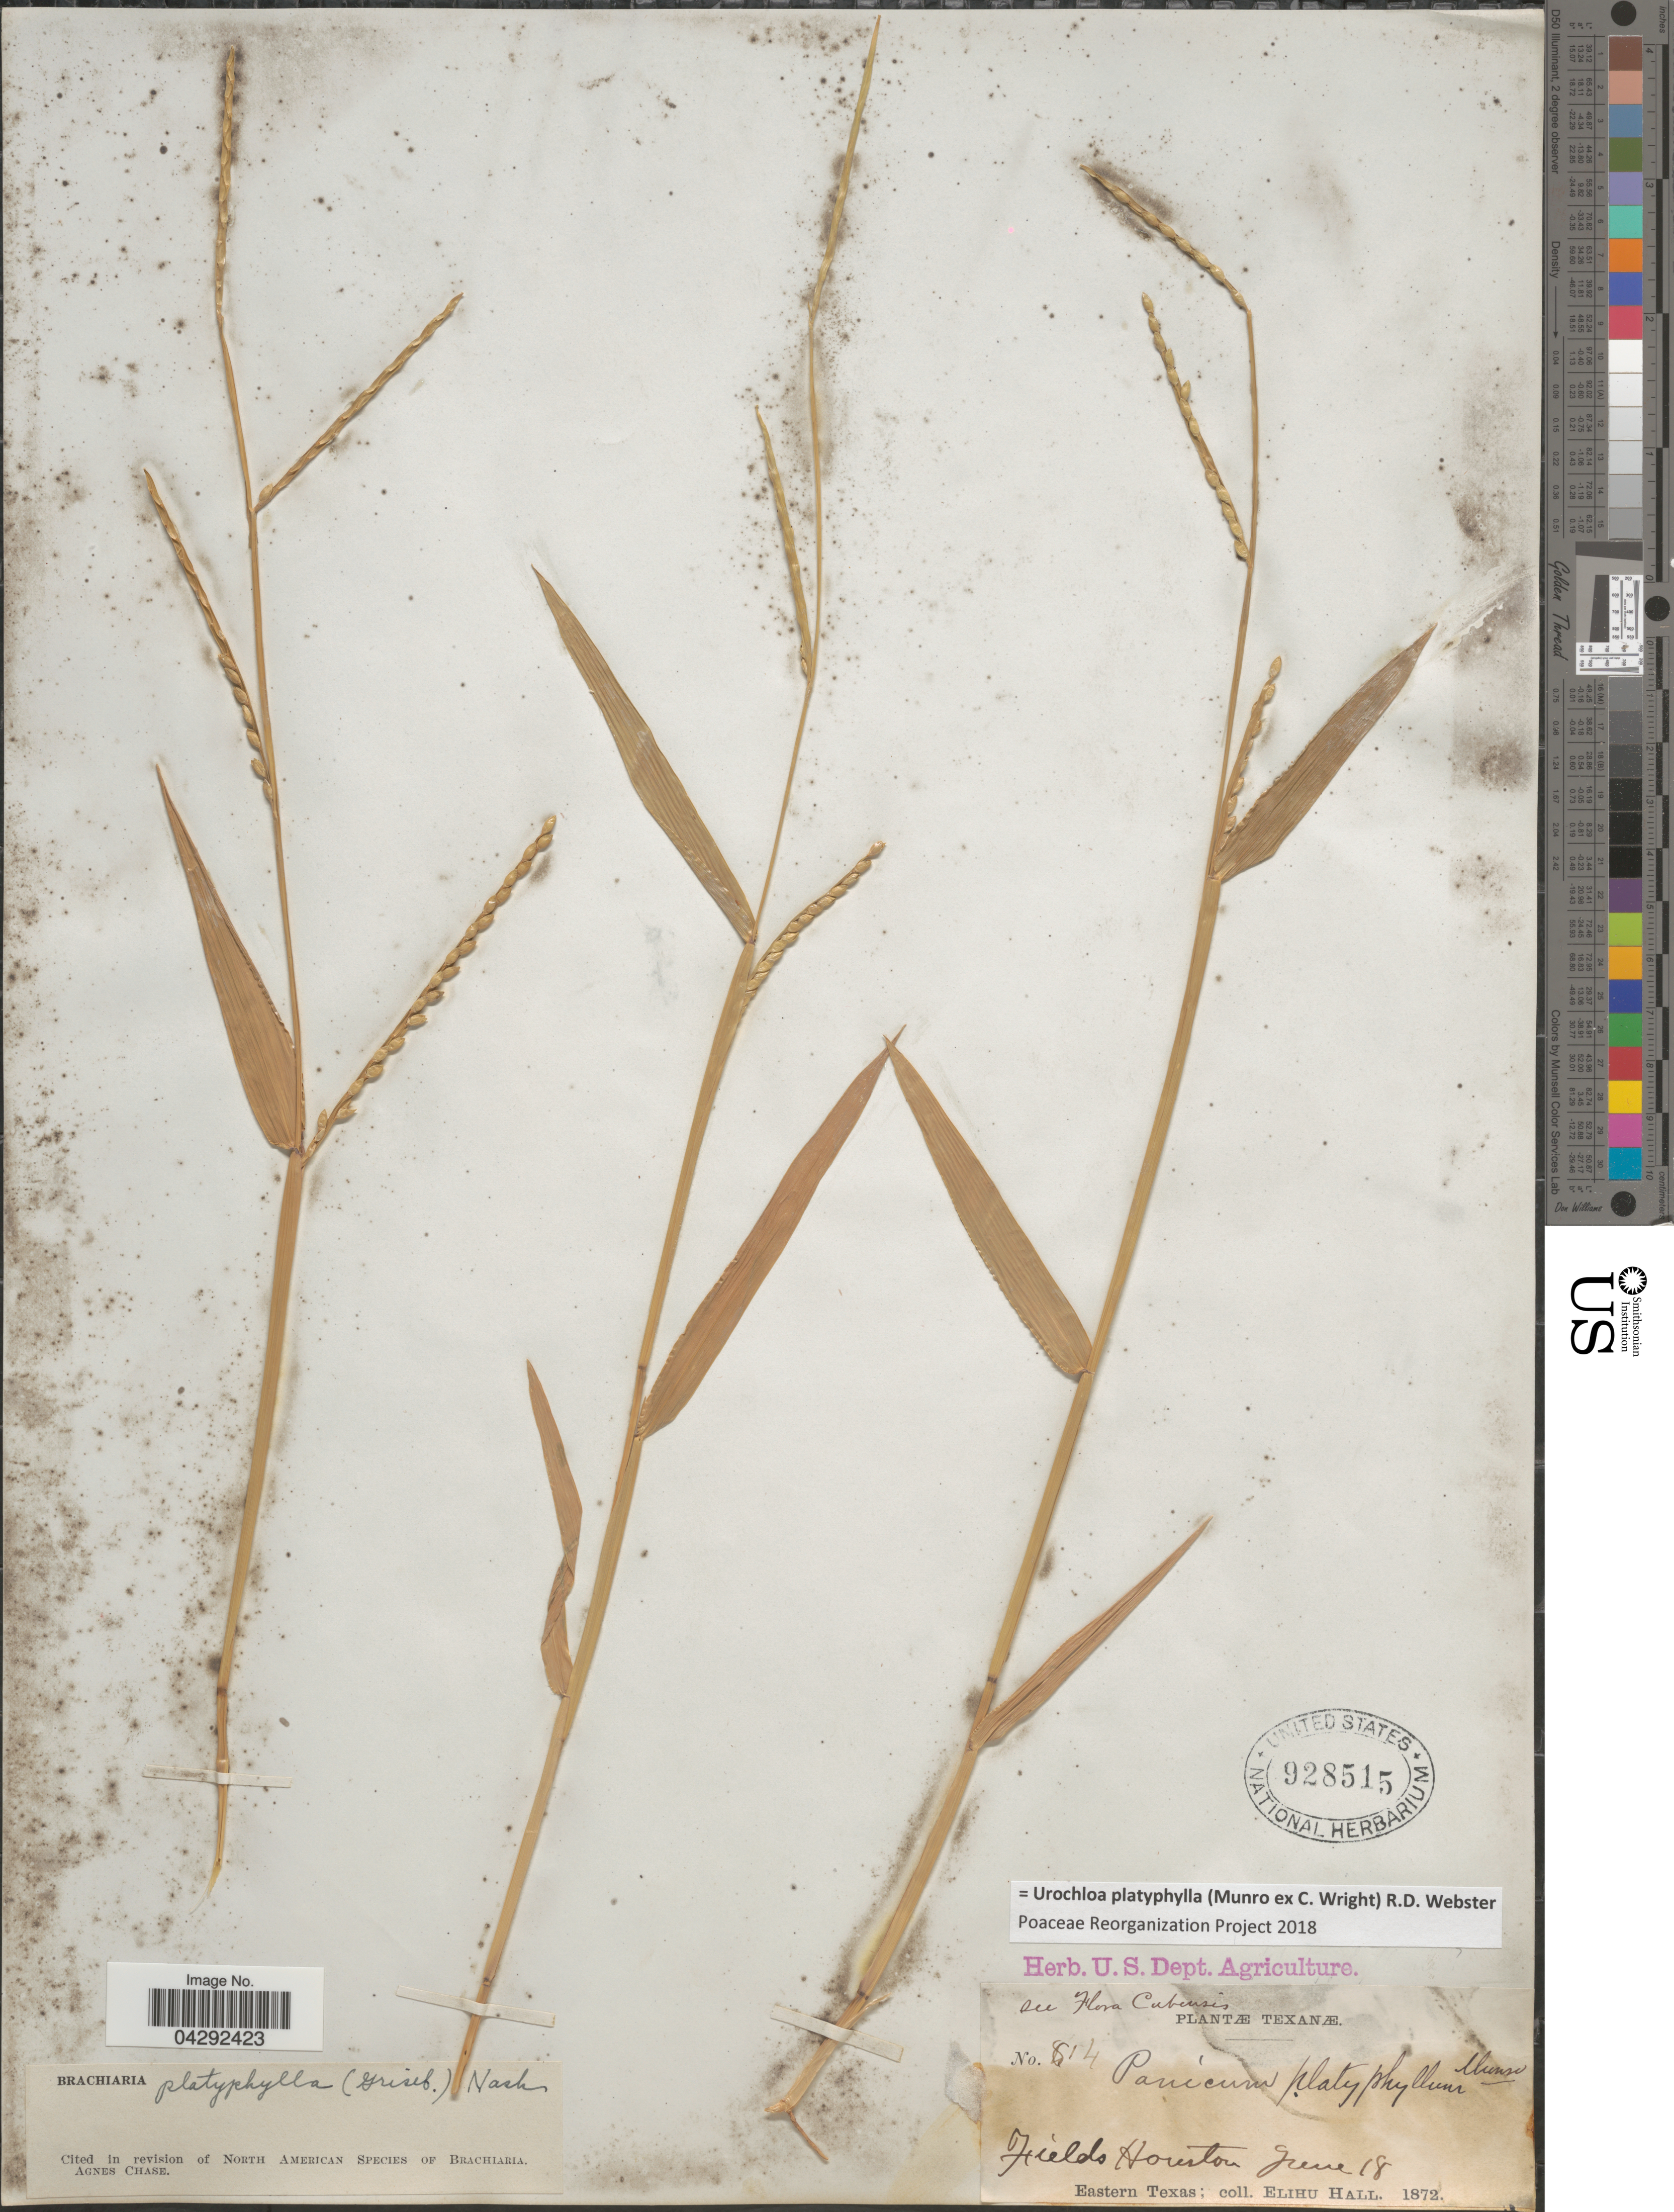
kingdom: Plantae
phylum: Tracheophyta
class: Liliopsida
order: Poales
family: Poaceae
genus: Urochloa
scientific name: Urochloa platyphylla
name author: (Munro ex C. Wright) R.D. Webster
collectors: E. Hall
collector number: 814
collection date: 1872-06-18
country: United States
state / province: Texas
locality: Fields Houston. Eastern Texas.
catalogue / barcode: US 928515